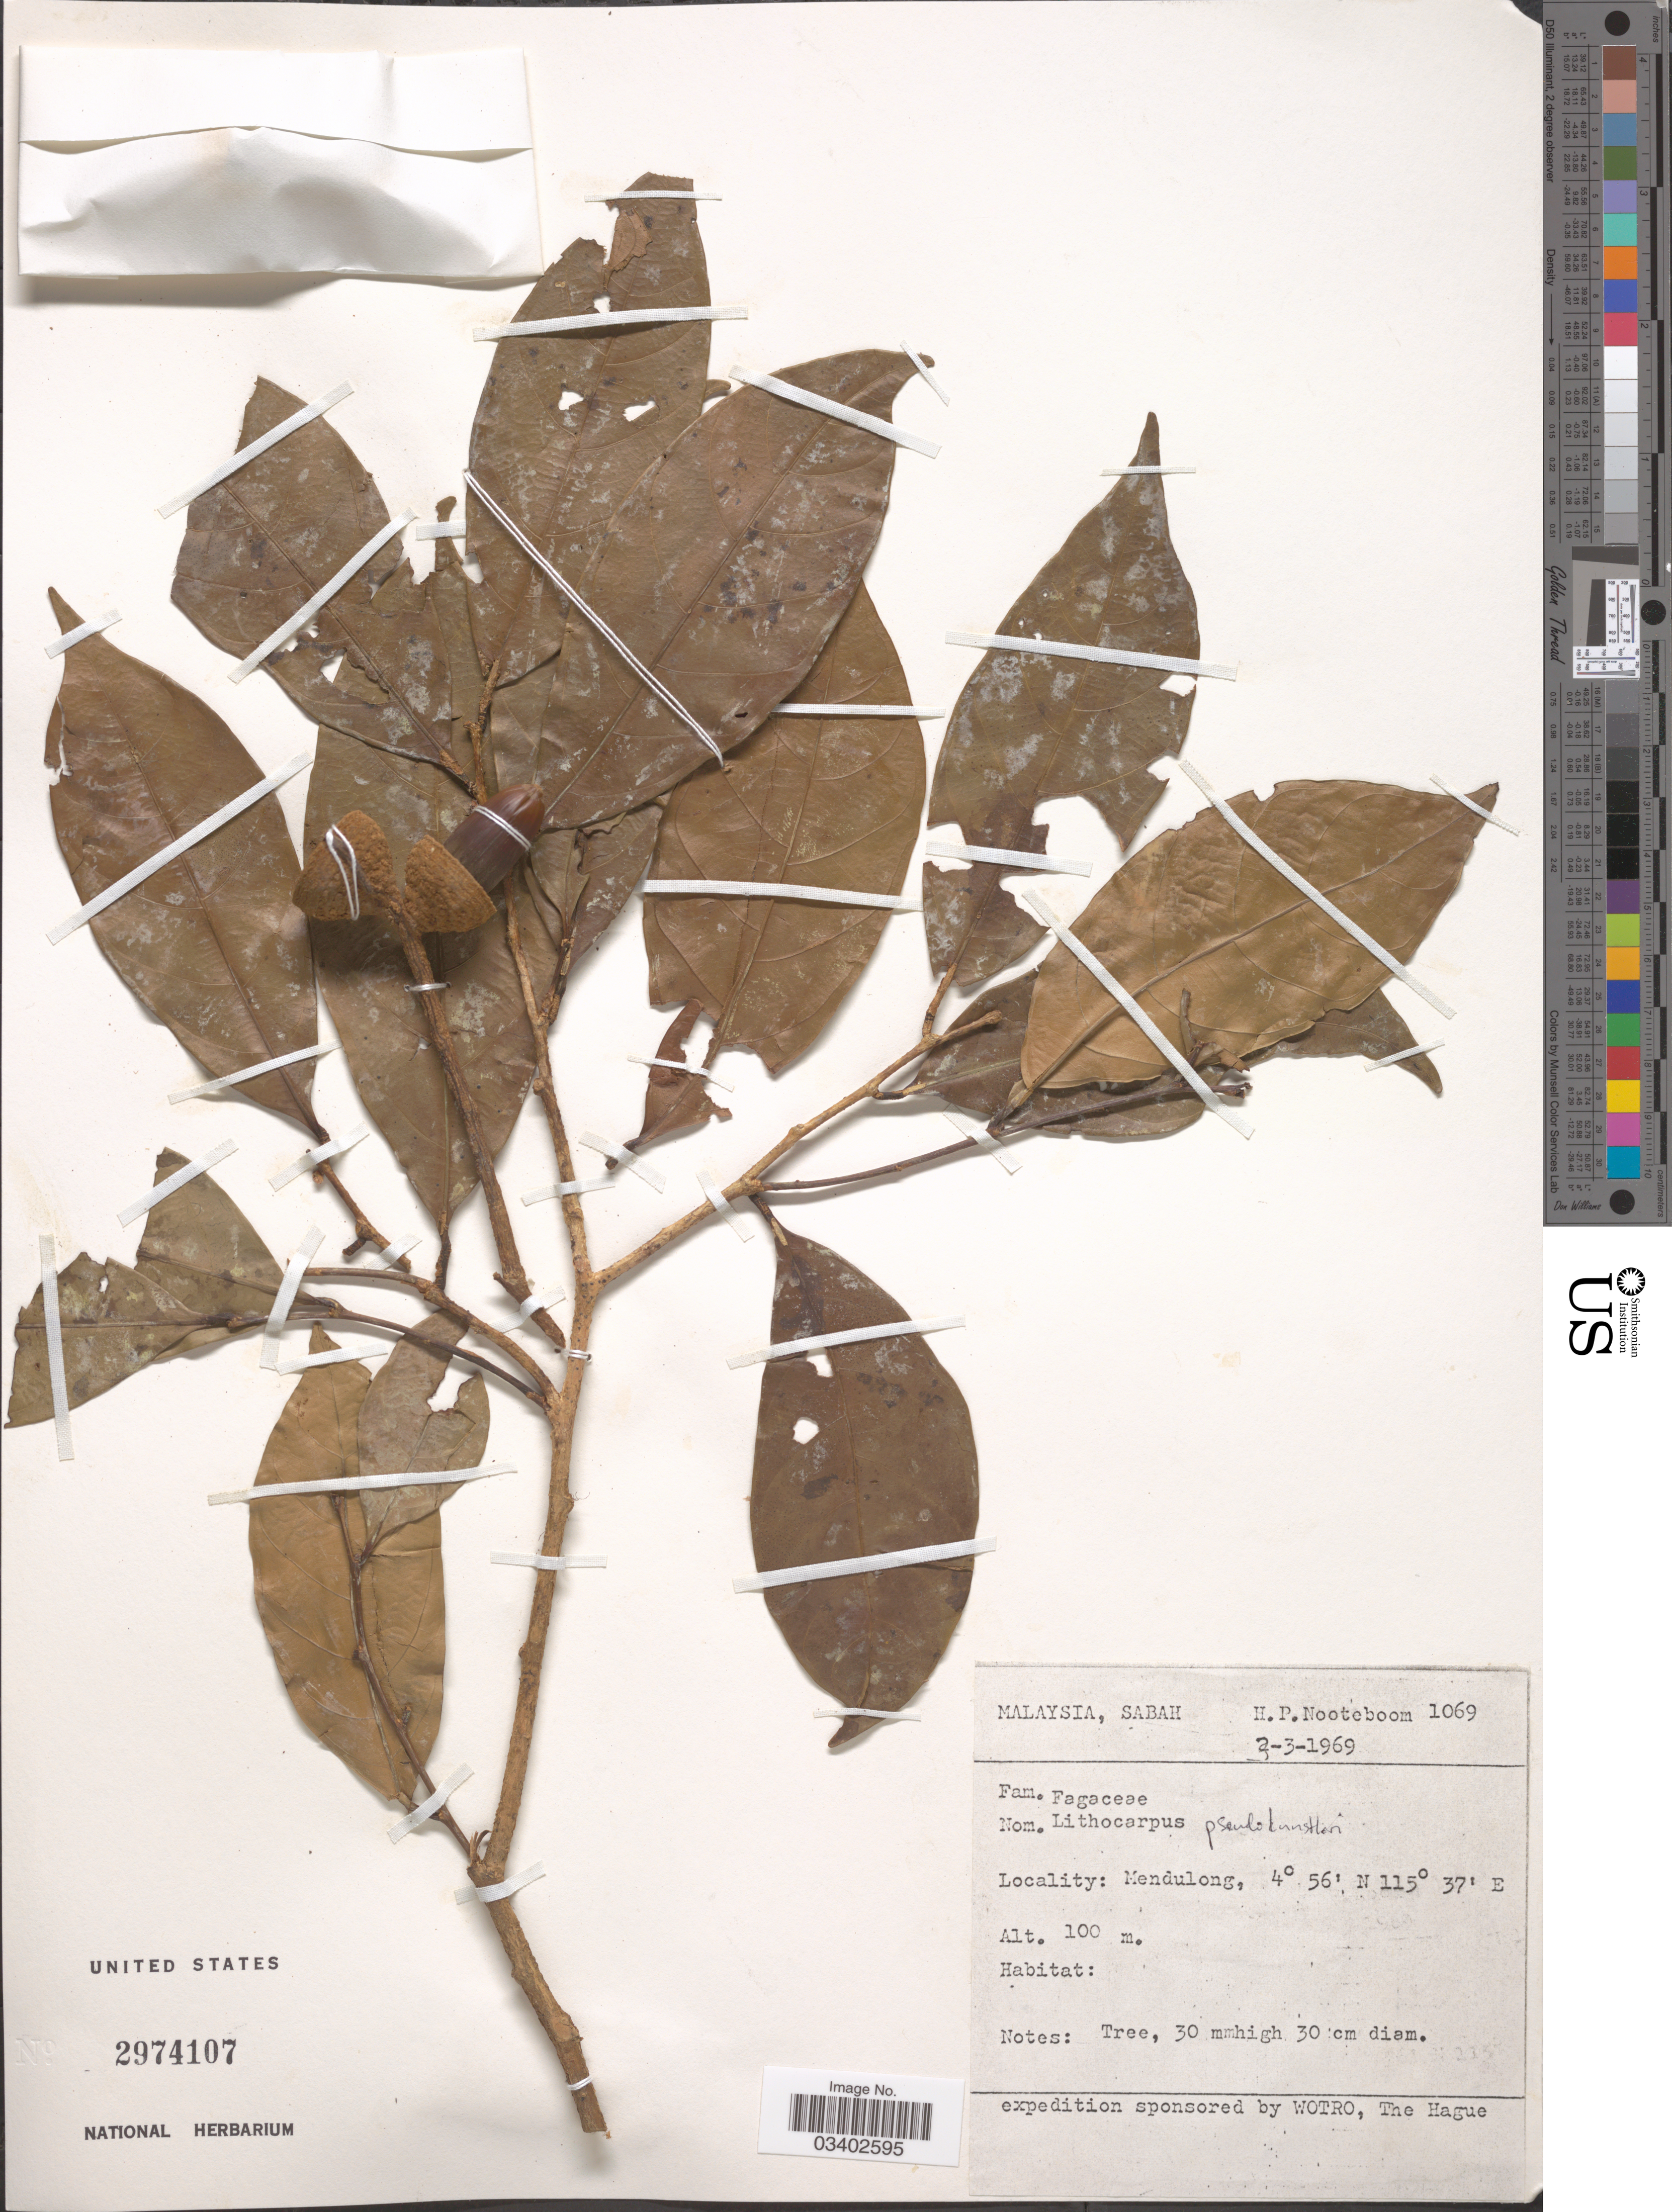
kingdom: Plantae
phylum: Tracheophyta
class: Magnoliopsida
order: Fagales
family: Fagaceae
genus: Lithocarpus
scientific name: Lithocarpus sp.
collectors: H. P. Nooteboom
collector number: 1069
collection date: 1969-03-03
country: Malaysia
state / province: Sabah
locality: Mendulong.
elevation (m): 100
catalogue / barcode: US 2974107